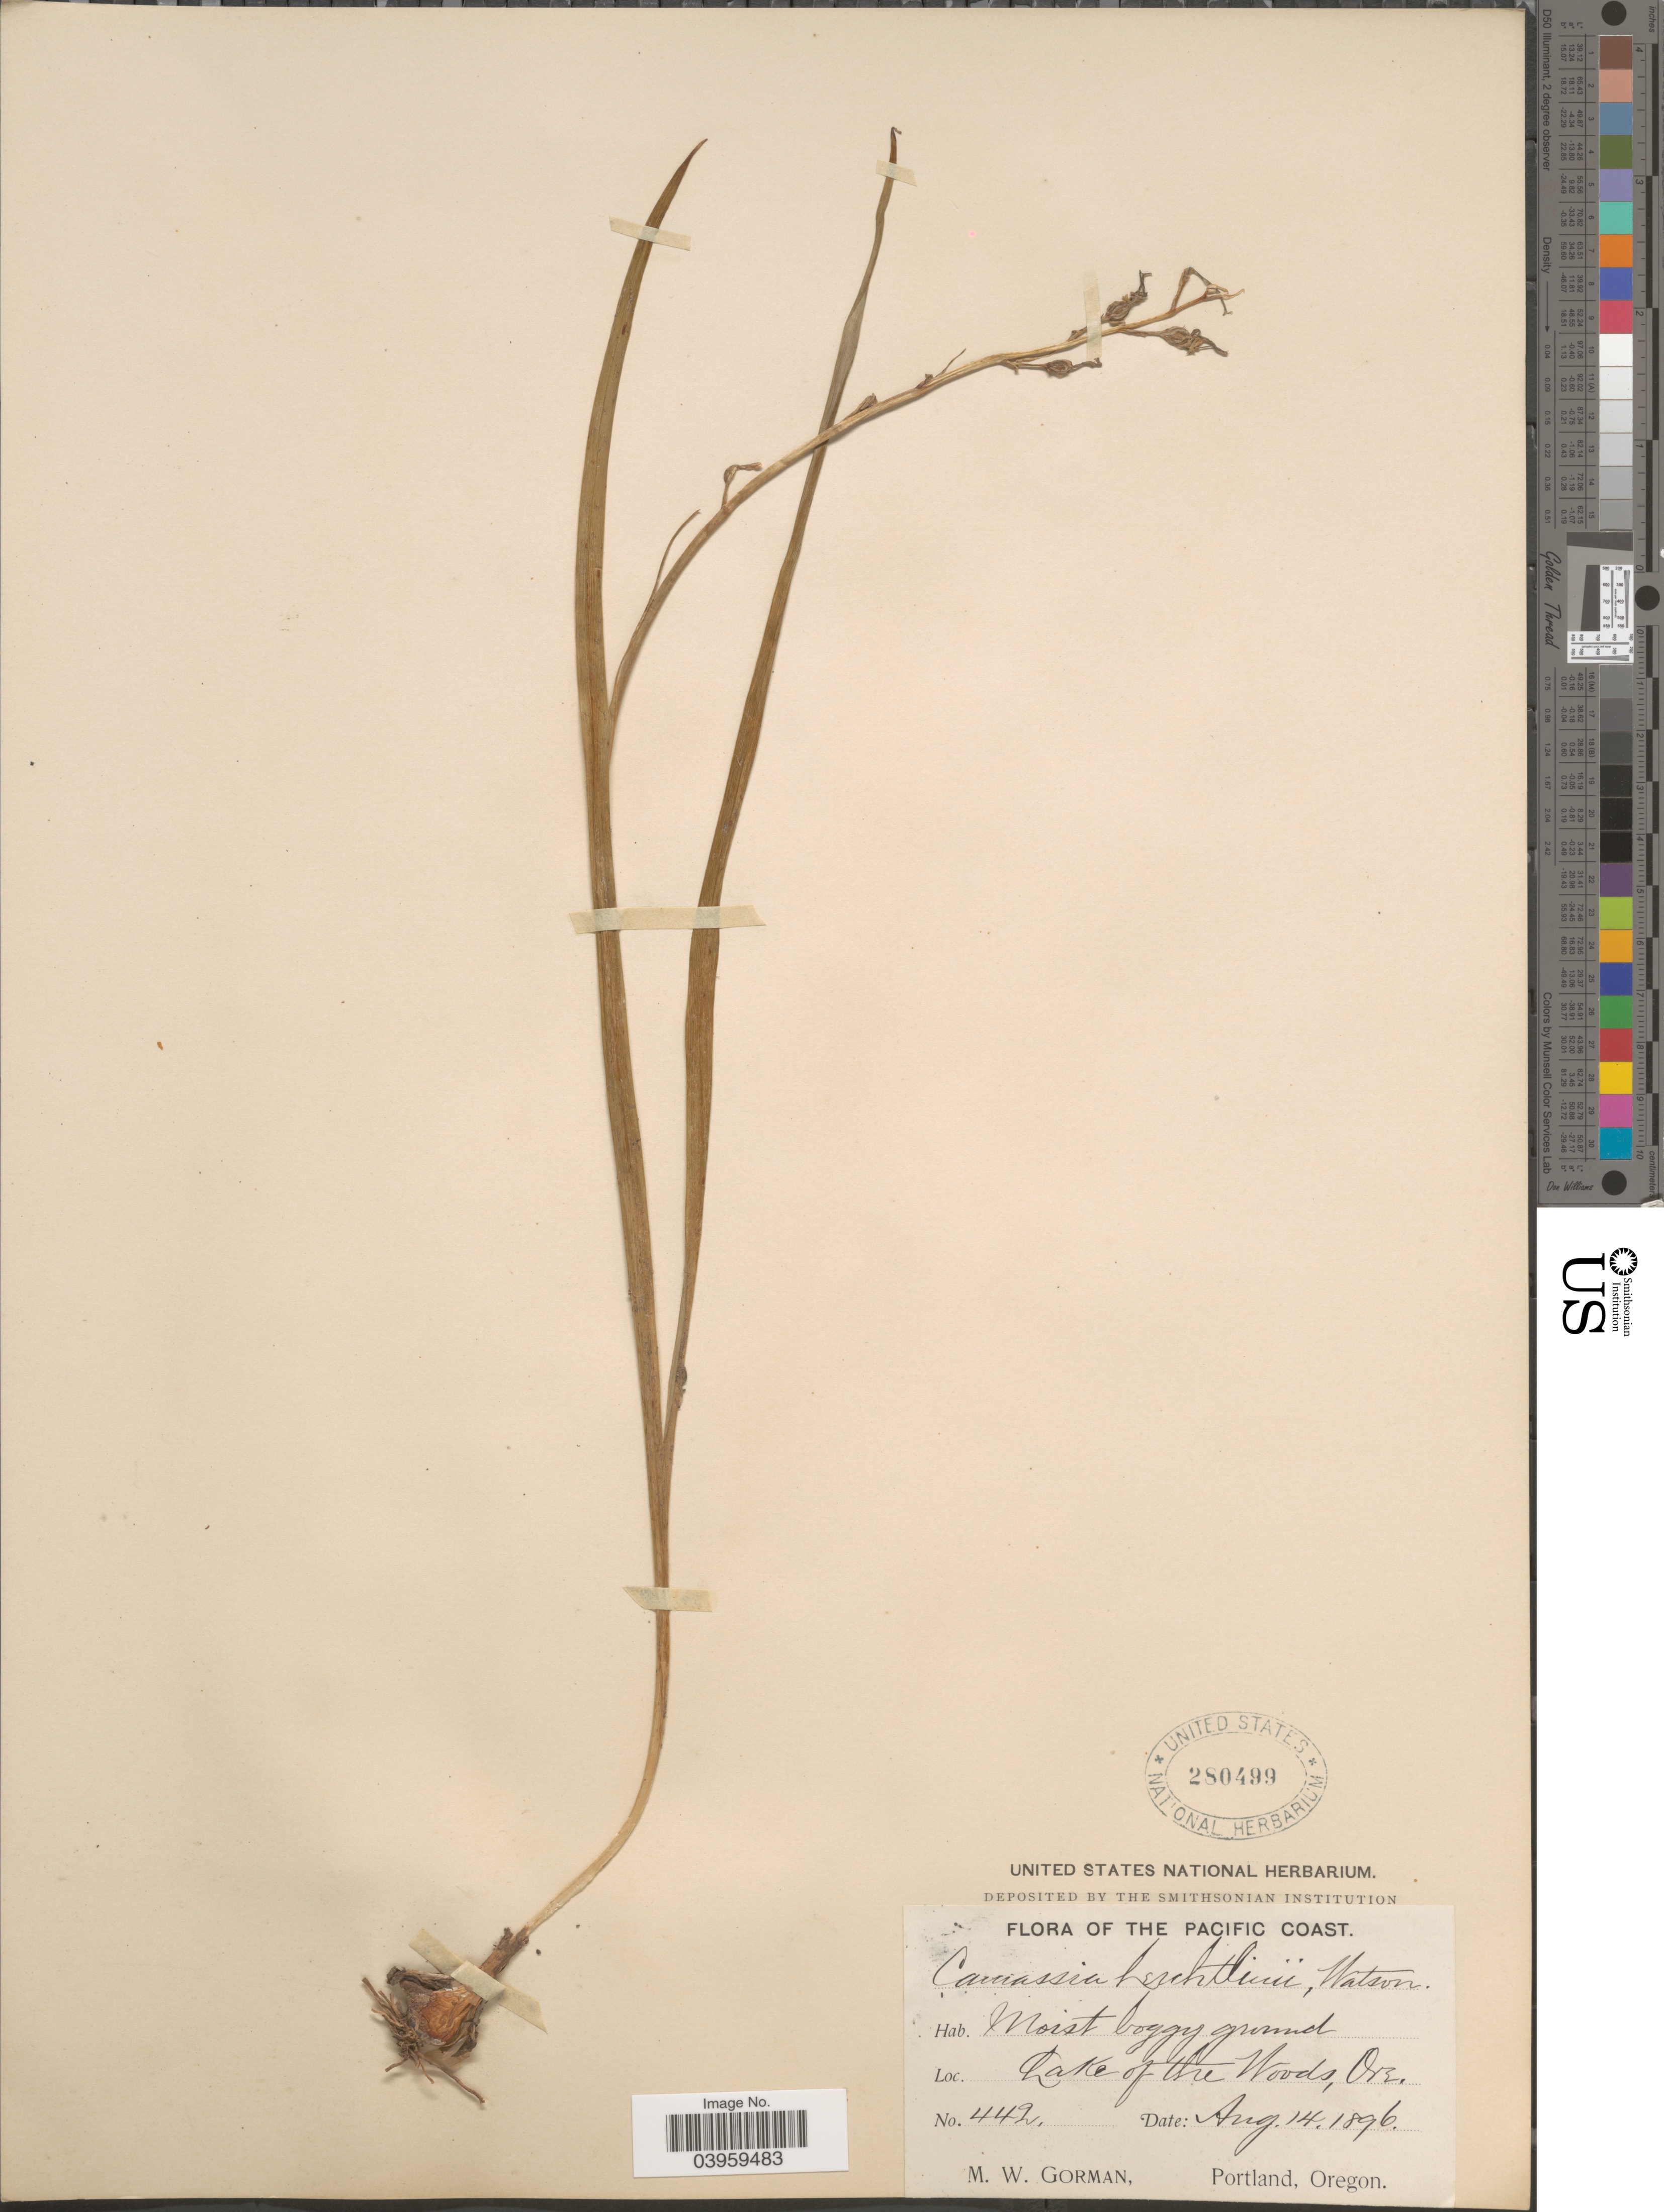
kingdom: Plantae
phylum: Tracheophyta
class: Liliopsida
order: Asparagales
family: Asparagaceae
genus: Camassia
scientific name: Camassia leichtlinii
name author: (Baker) S. Watson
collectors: M. W. Gorman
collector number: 442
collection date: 1896-08-14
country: United States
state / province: Oregon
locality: Pacific Coast. Moist boggy ground. Lake of the Woods.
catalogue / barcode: US 280499